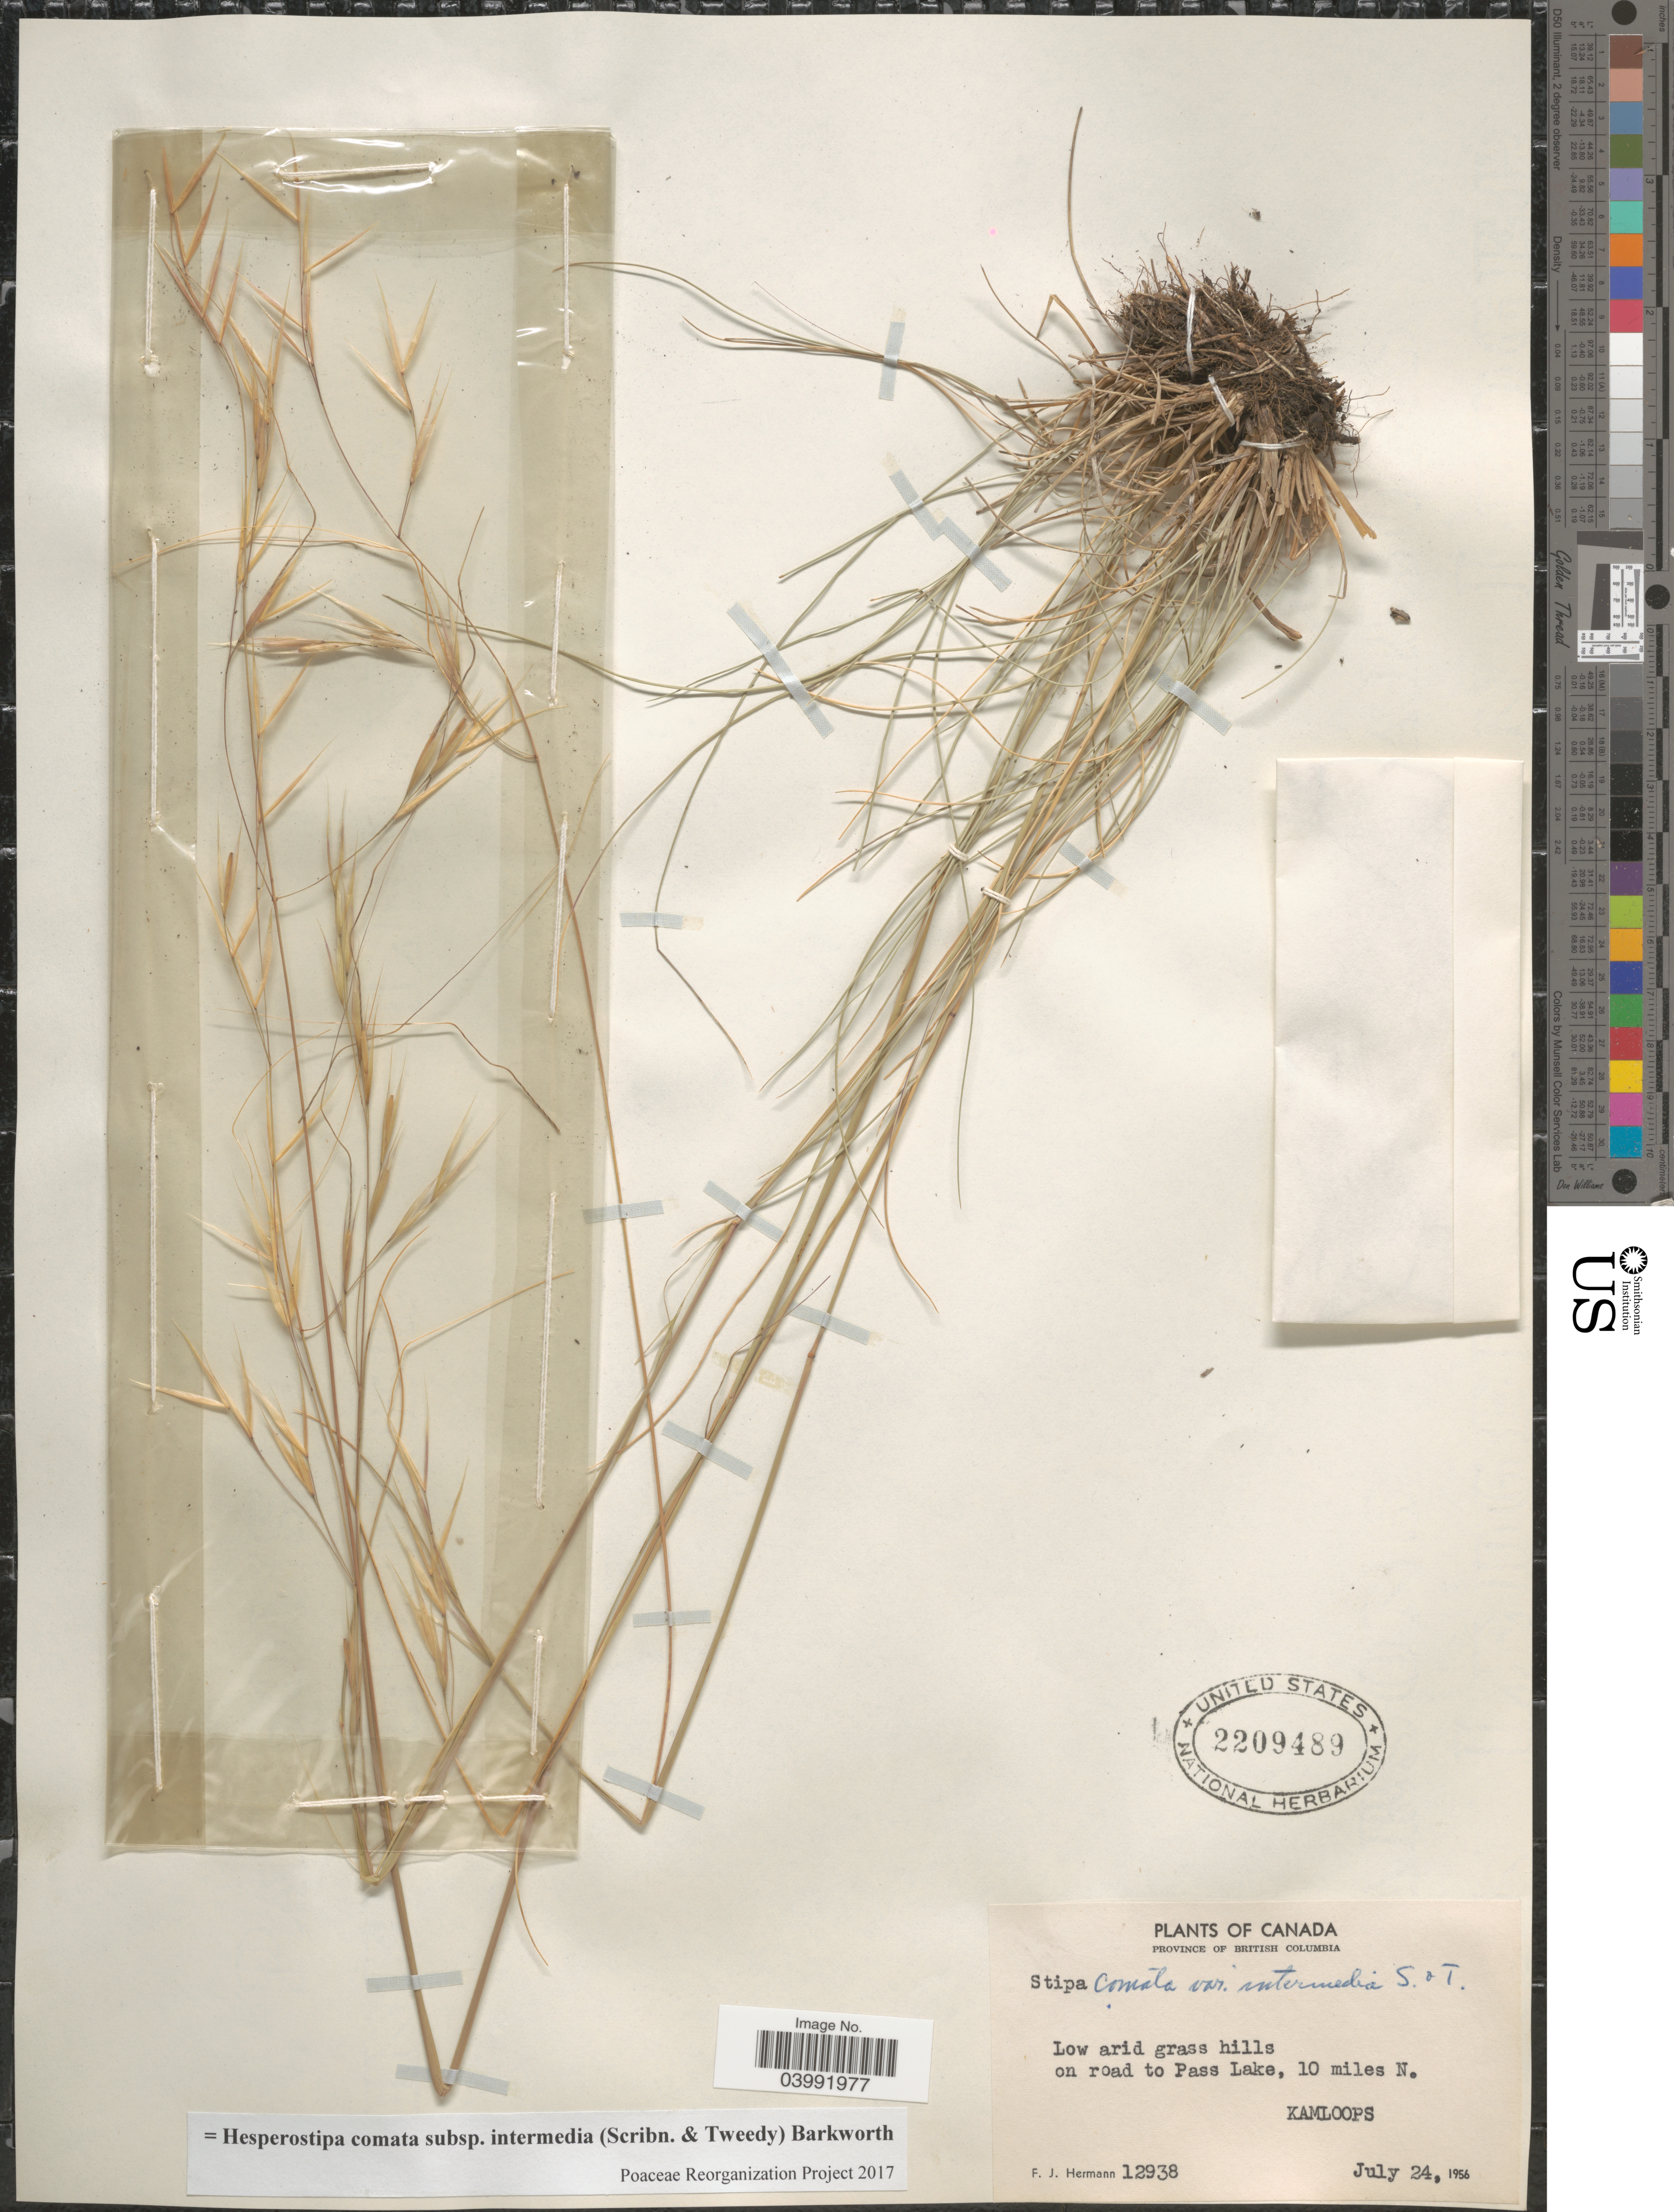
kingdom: Plantae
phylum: Tracheophyta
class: Liliopsida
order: Poales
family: Poaceae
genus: Hesperostipa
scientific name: Hesperostipa comata subsp. intermedia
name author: (Scribn. & Tweedy) Barkworth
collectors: F. J. Hermann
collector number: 12938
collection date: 1956-07-24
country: Canada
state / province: British Columbia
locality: Low arid grass hills on road to Pass Lake, 10 miles N. Kamloops.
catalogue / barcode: US 2209489